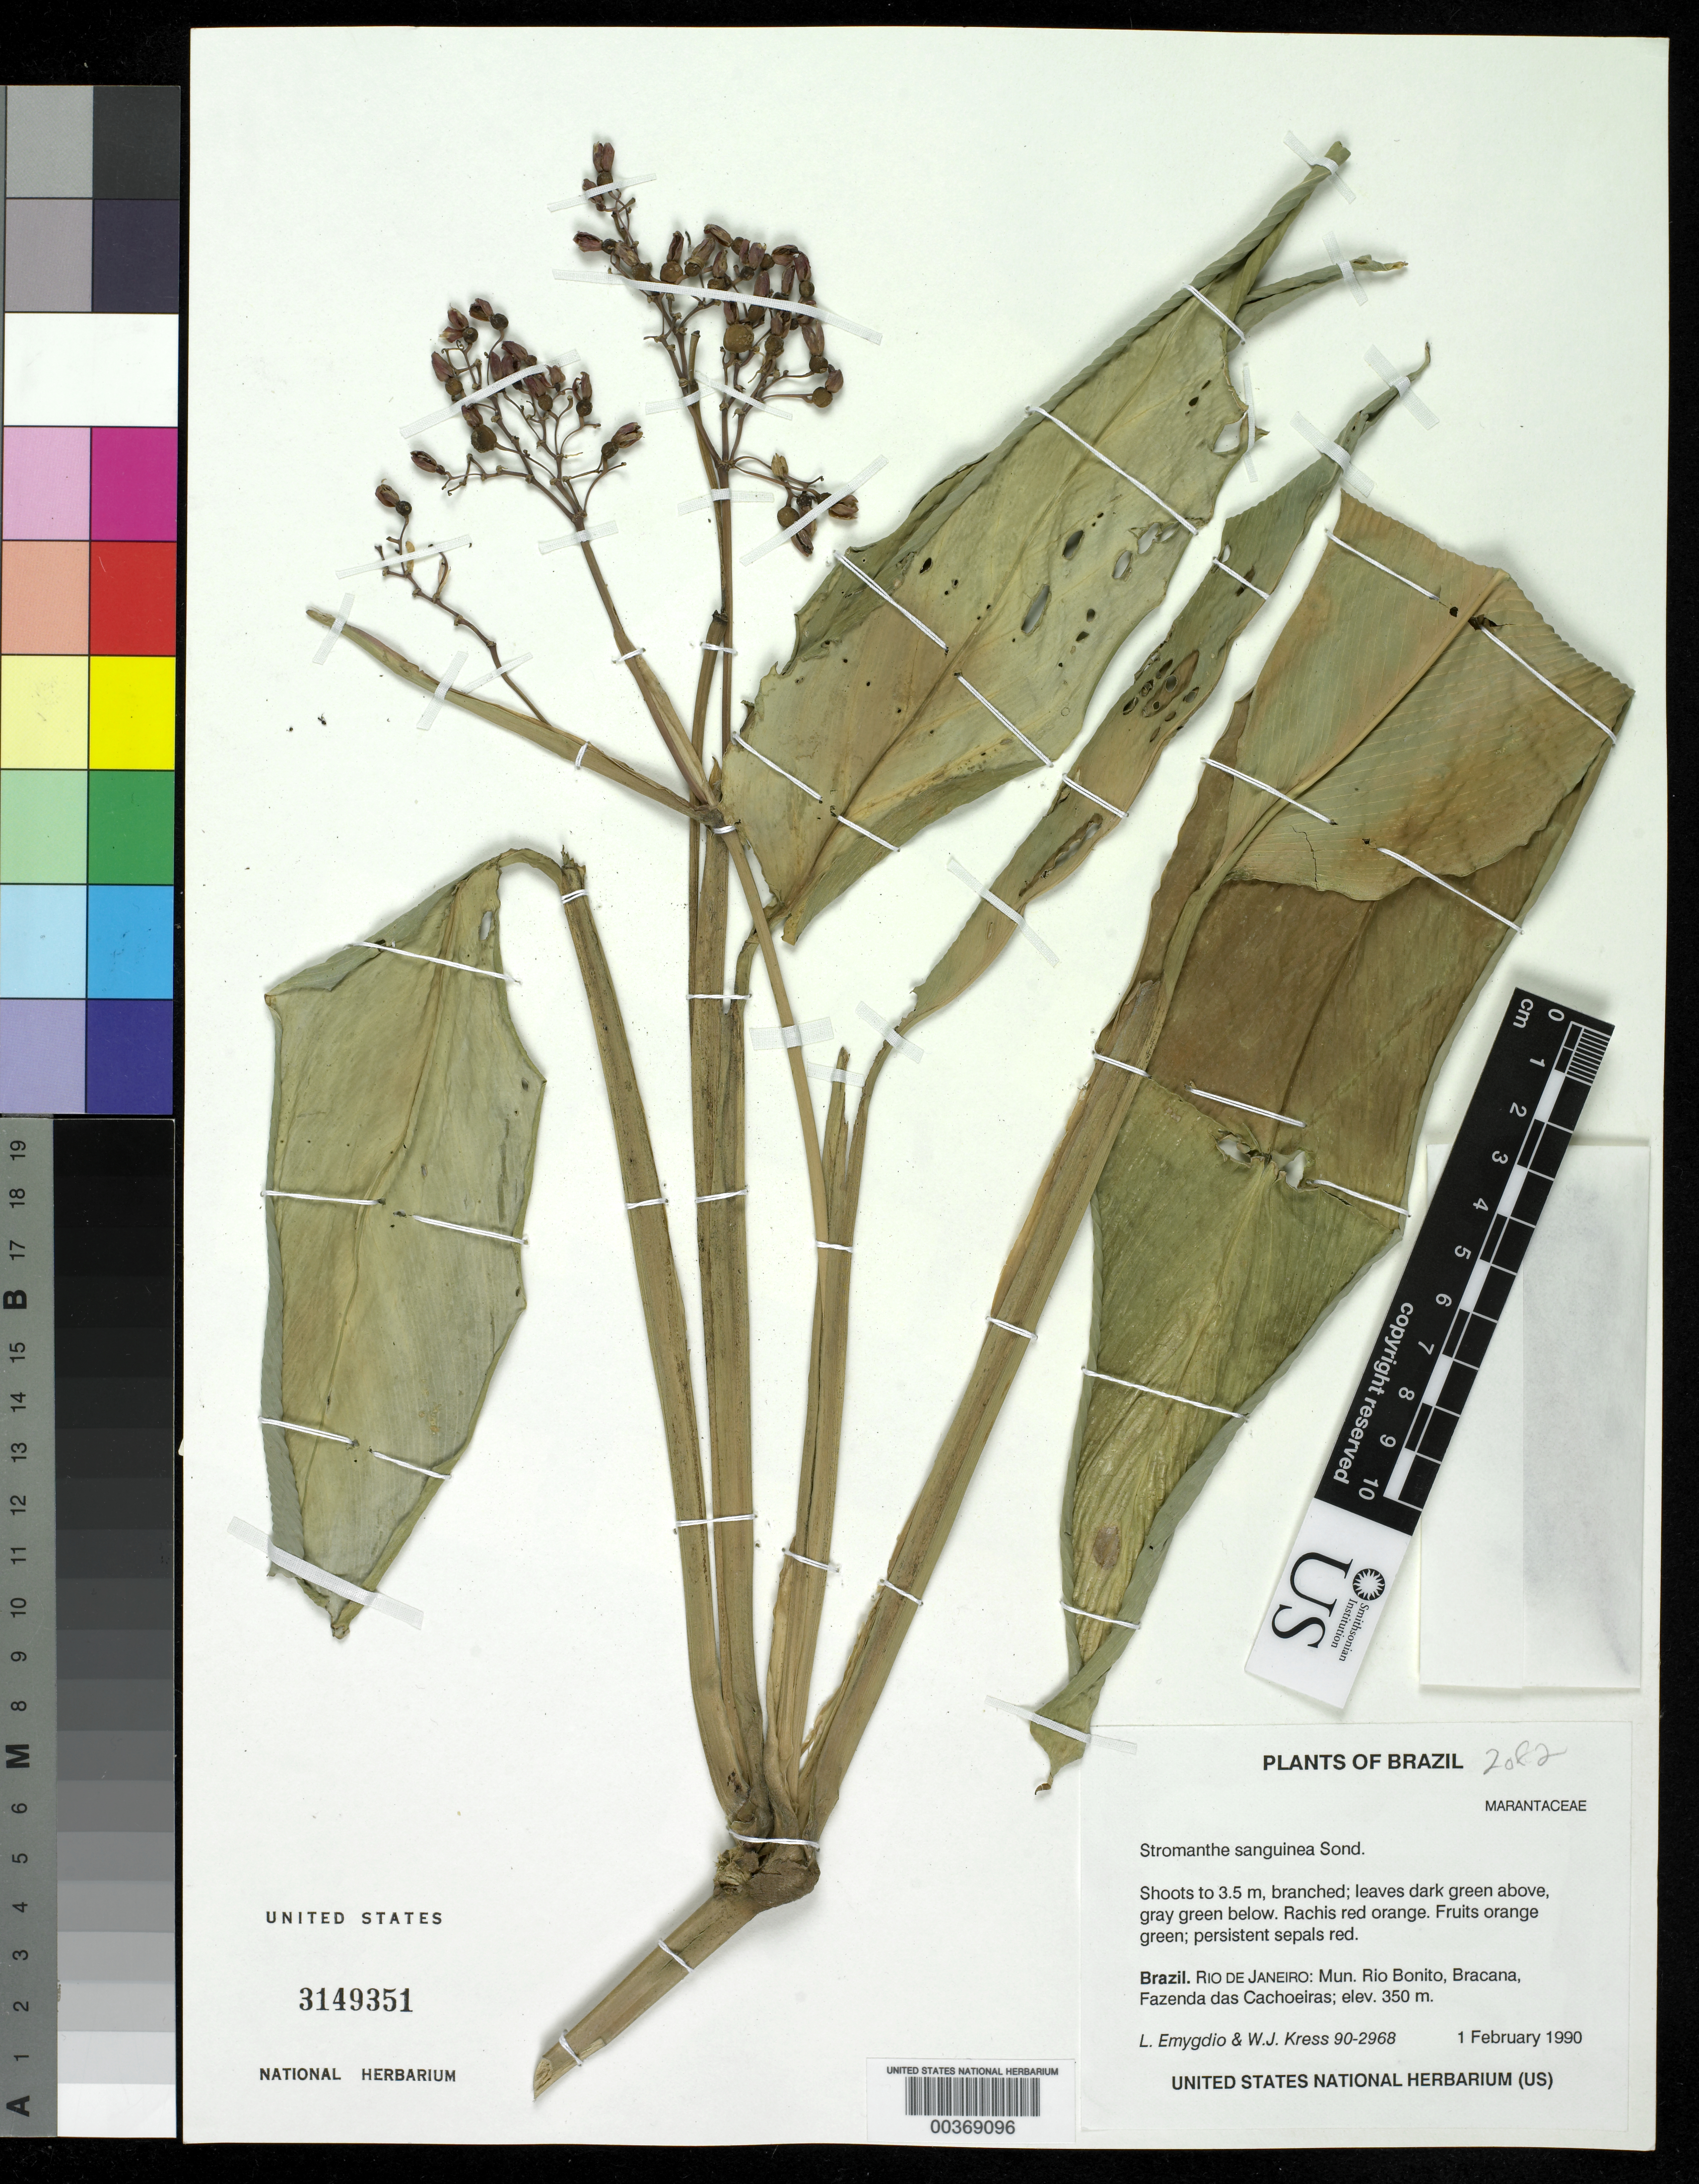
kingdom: Plantae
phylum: Tracheophyta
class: Liliopsida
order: Zingiberales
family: Marantaceae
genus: Stromanthe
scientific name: Stromanthe sanguinea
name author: Sond.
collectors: L. Emygdio de Mello Filho & W. J. Kress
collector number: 10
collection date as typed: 01 Feb 1990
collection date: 1990-02-01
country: Brazil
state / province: Rio de Janeiro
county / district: Rio Bonito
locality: Mun. rio bonito, bracana, fazenda das cachoeiras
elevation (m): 350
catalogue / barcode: US 3149351